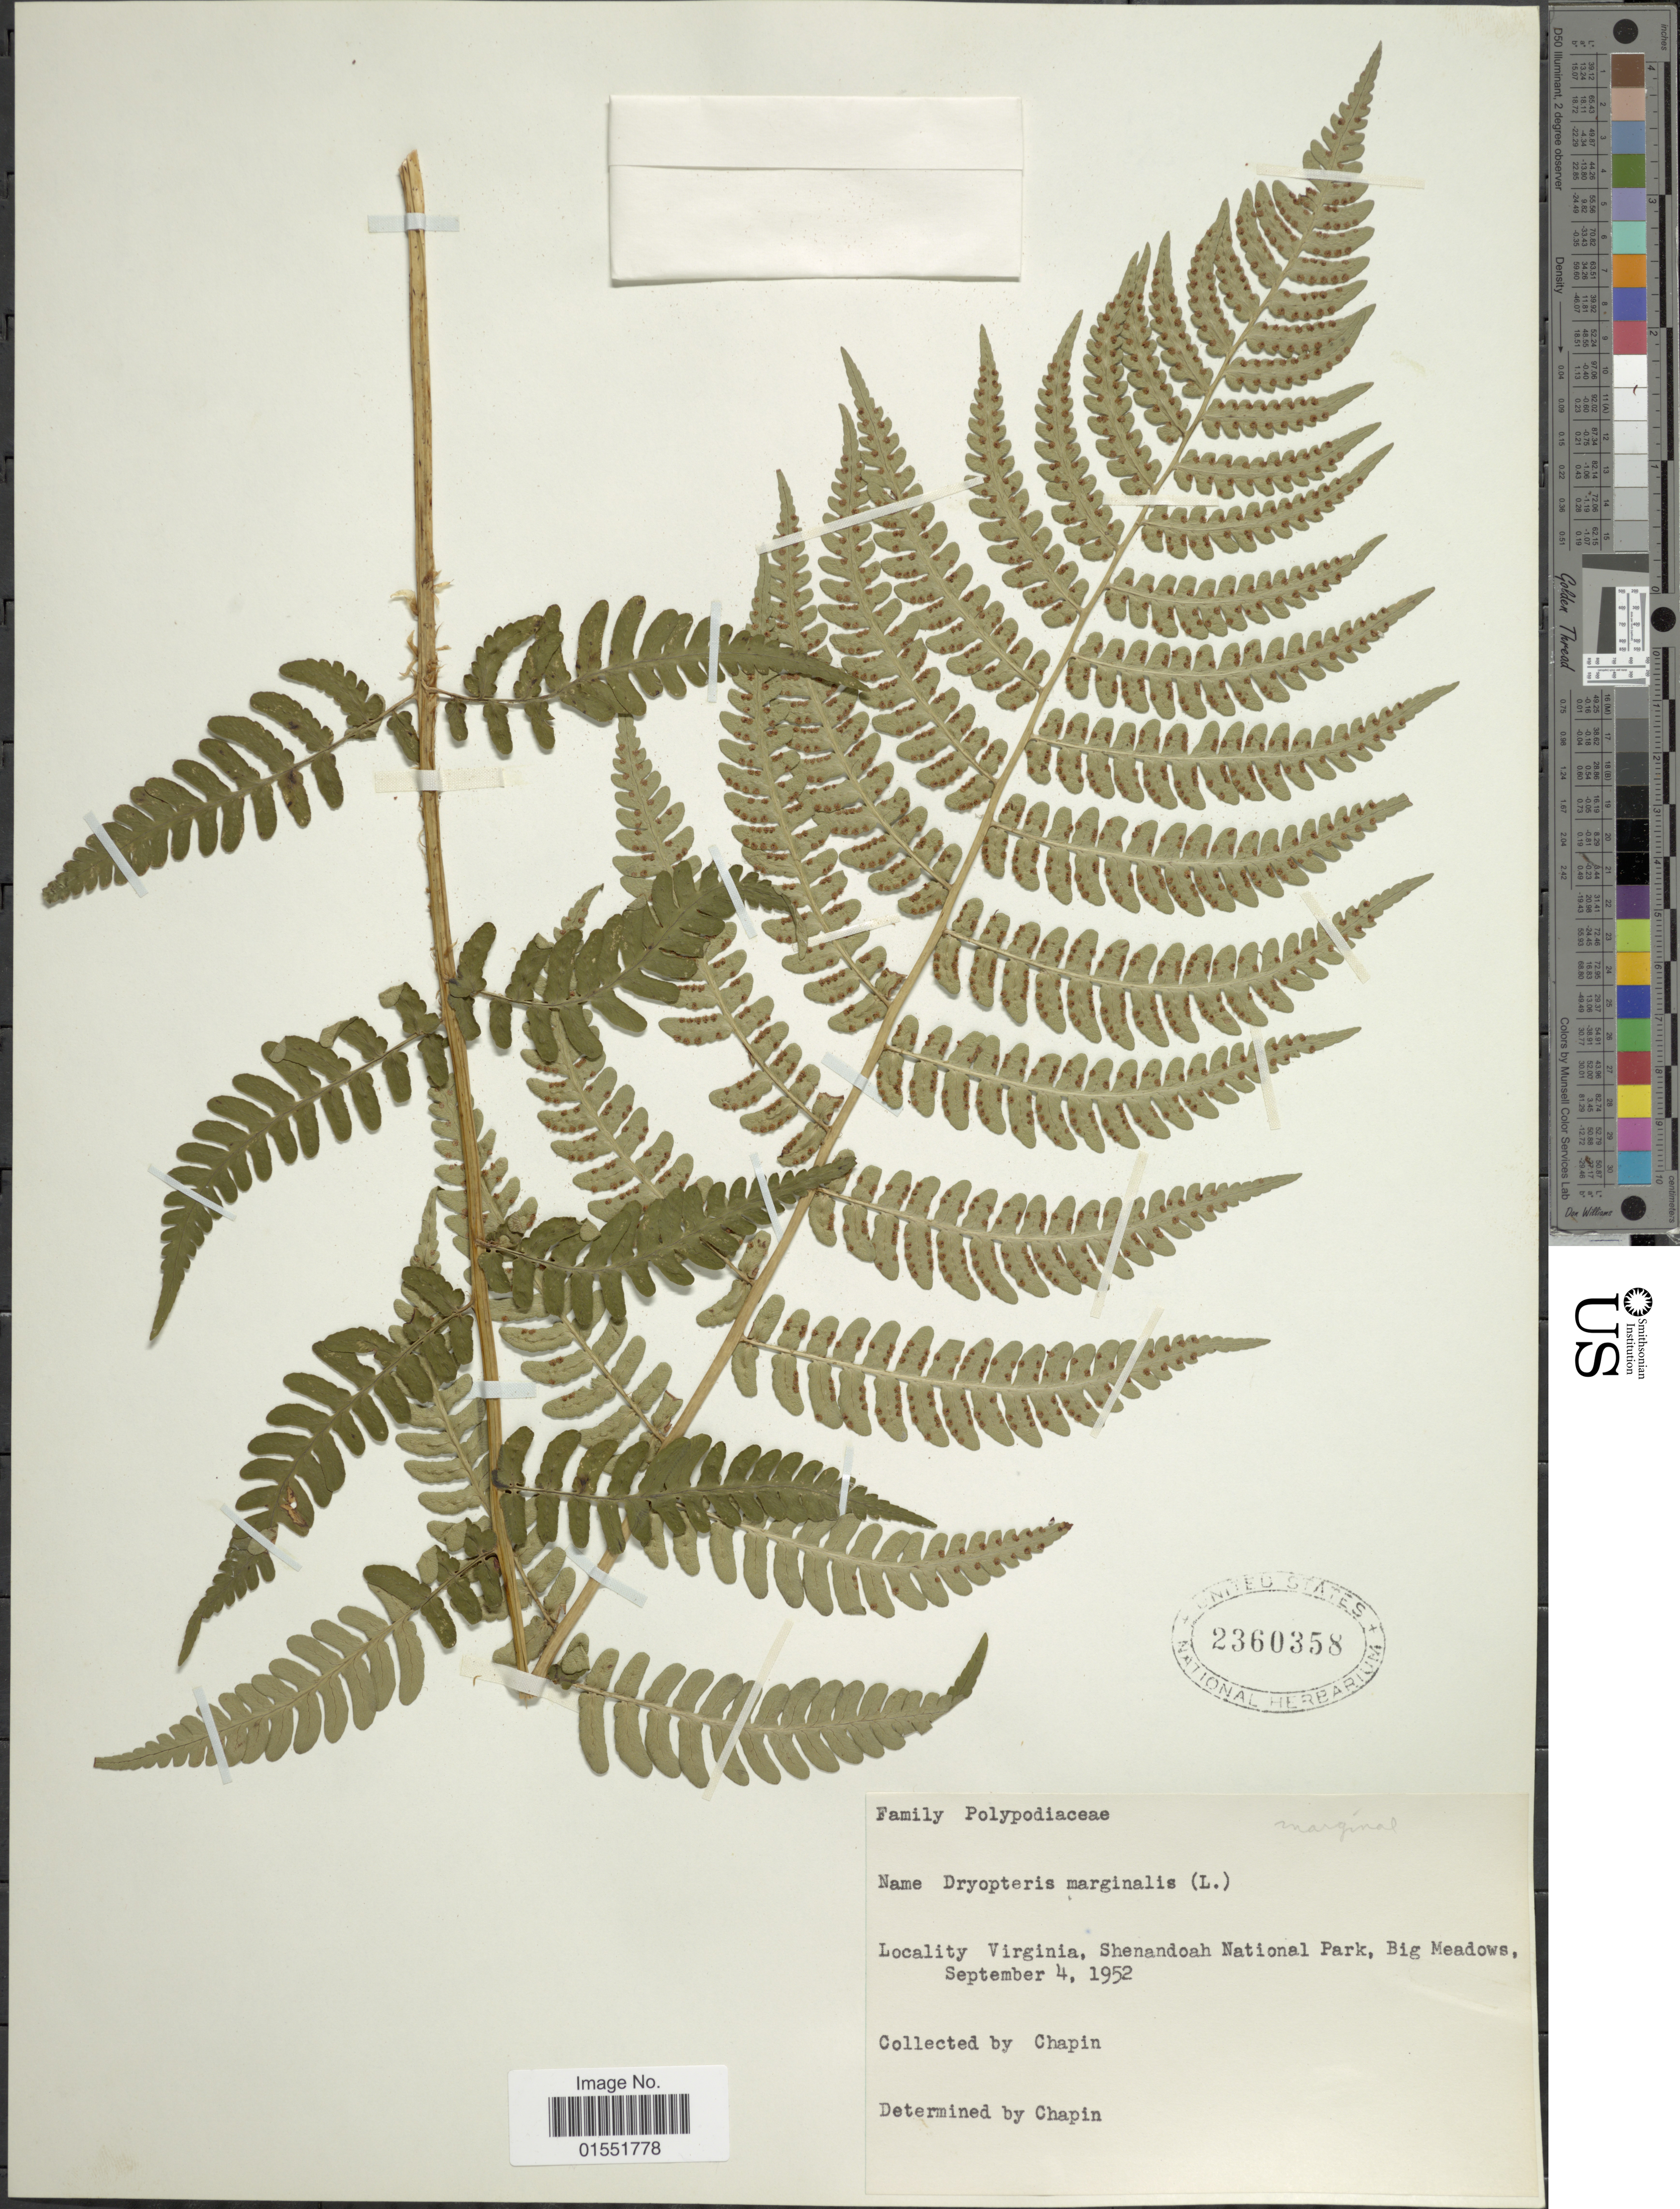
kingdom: Plantae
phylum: Tracheophyta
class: Polypodiopsida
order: Polypodiales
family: Dryopteridaceae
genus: Dryopteris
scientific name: Dryopteris marginalis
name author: (L.) A. Gray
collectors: -. Chapin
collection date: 1952-09-04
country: United States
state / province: Virginia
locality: Shenandoah National Park, Big Meadows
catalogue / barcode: US 2360358